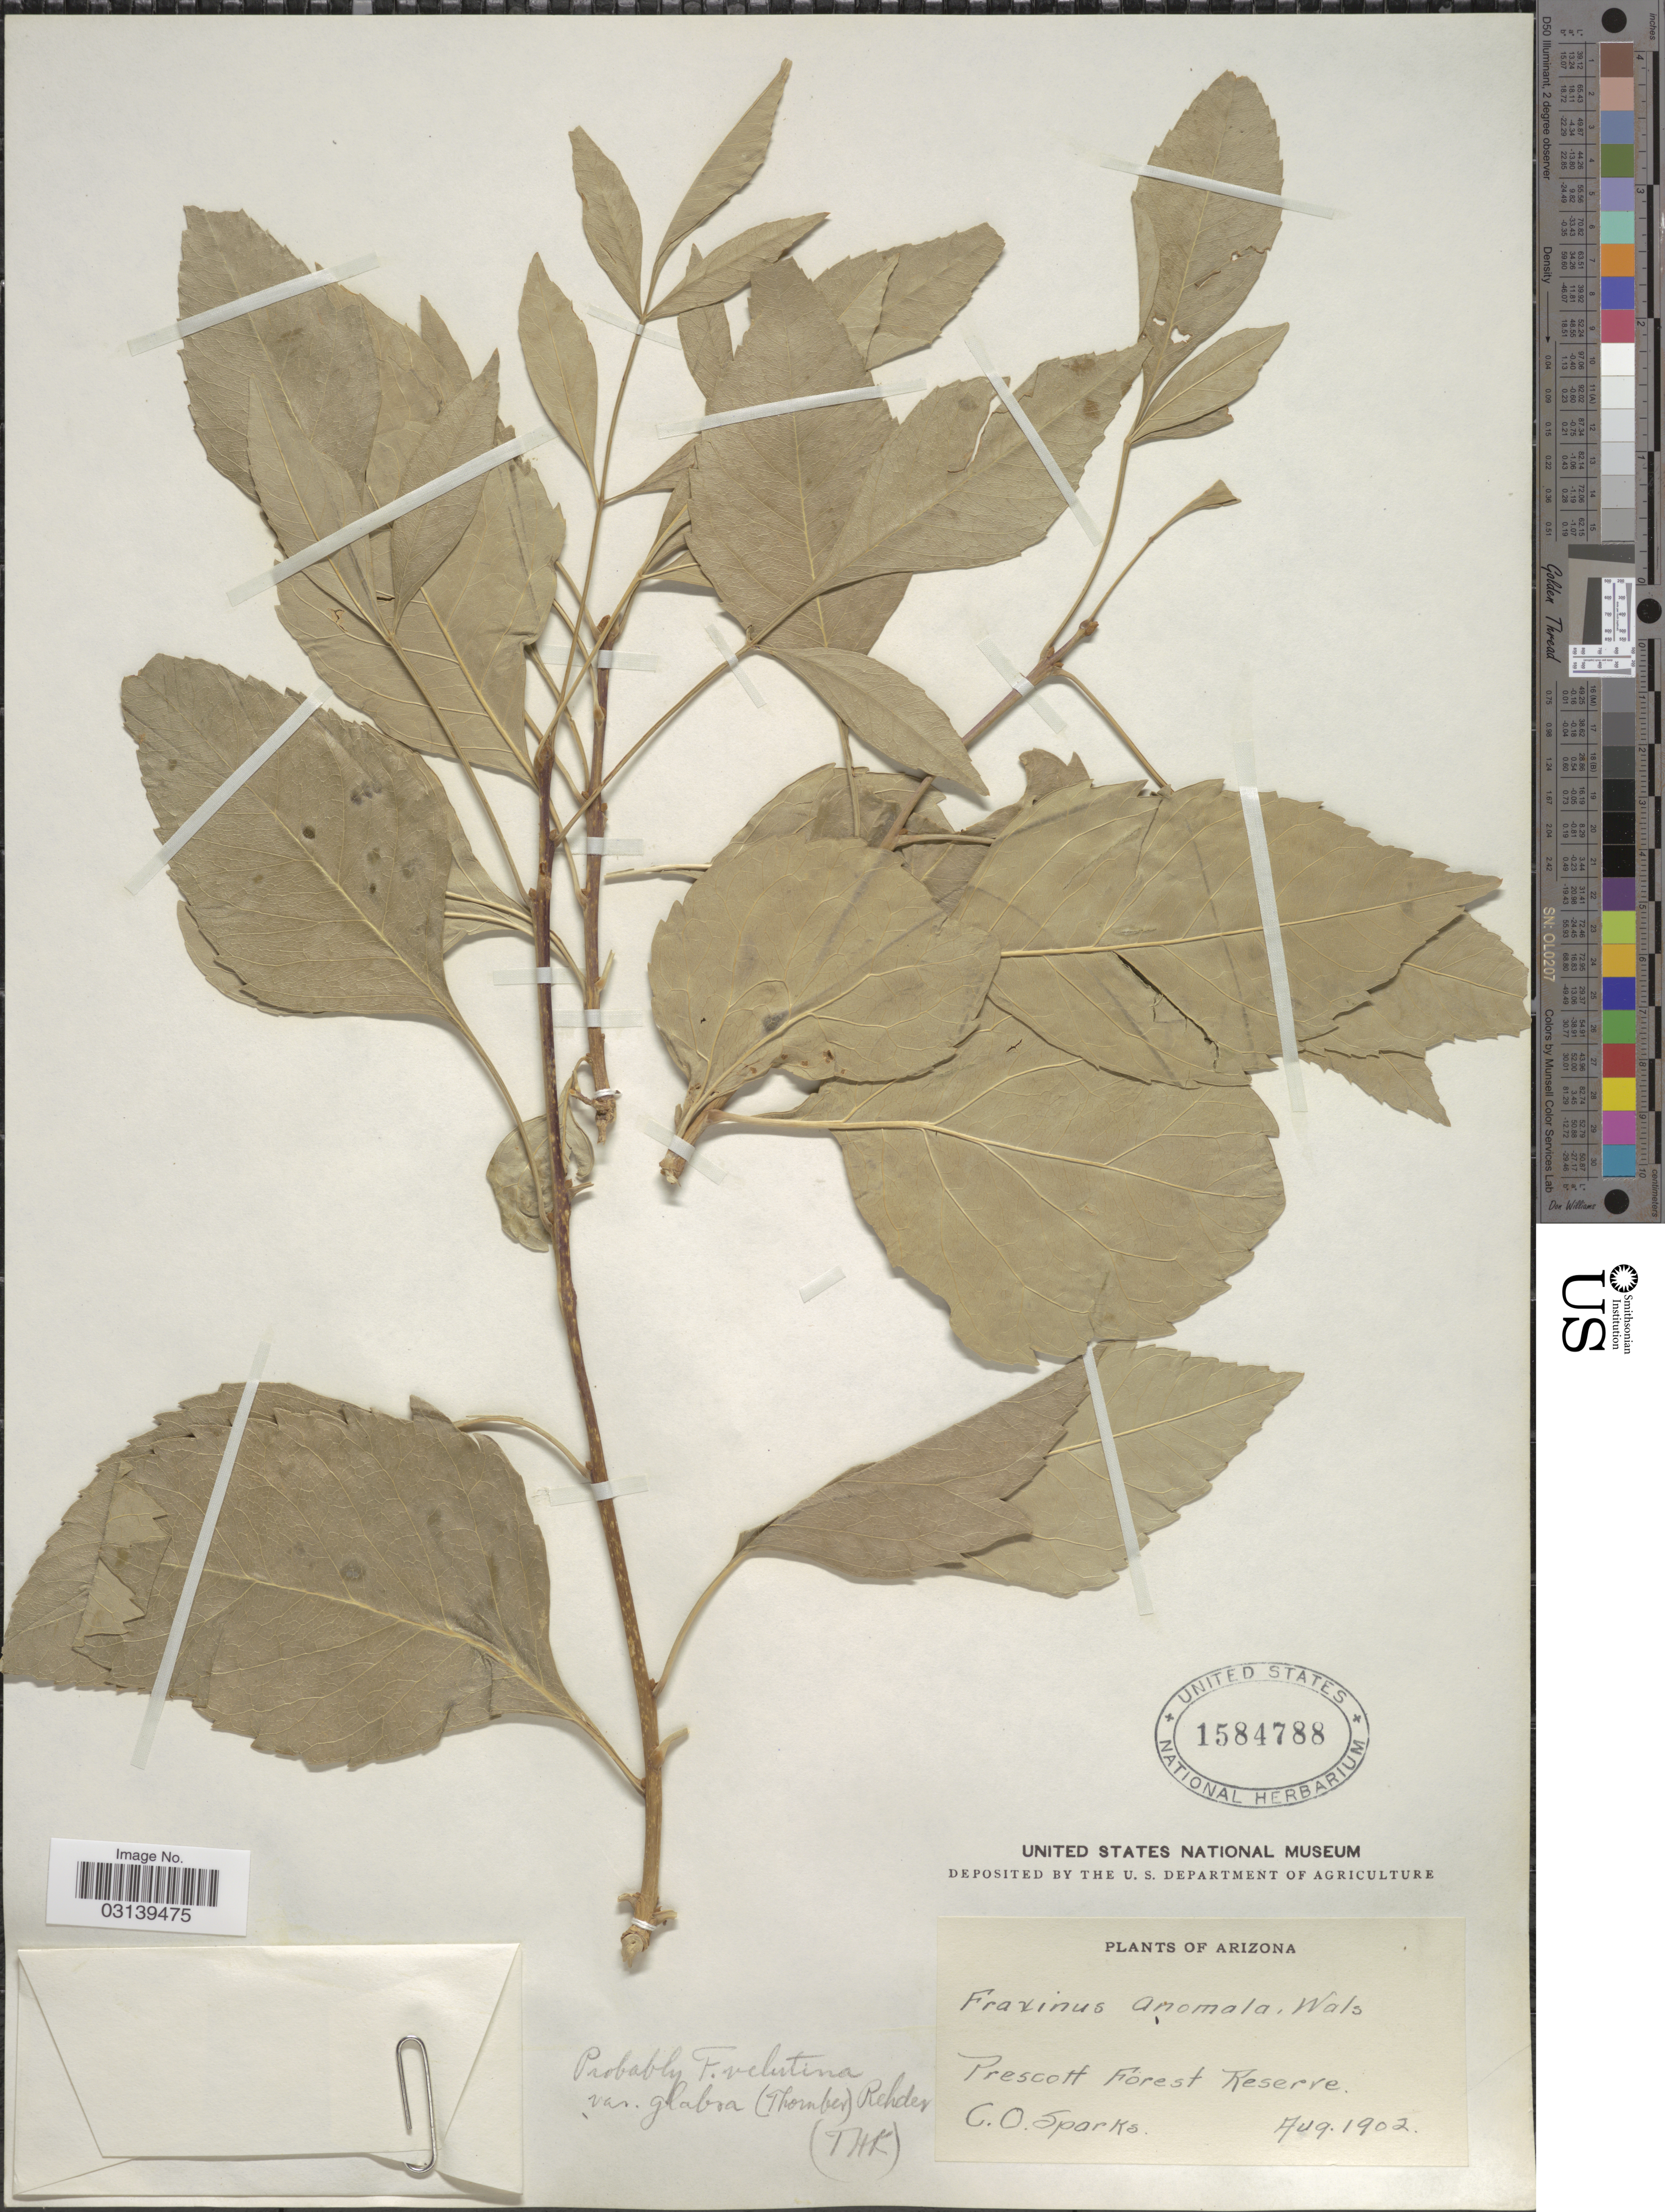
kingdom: Plantae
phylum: Tracheophyta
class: Magnoliopsida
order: Lamiales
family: Oleaceae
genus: Fraxinus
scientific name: Fraxinus velutina var. glabra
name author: Rehder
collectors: C. O. Sparks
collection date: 1902-08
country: United States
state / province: Arizona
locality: Prescott Forest Reserve.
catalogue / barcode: US 1584788